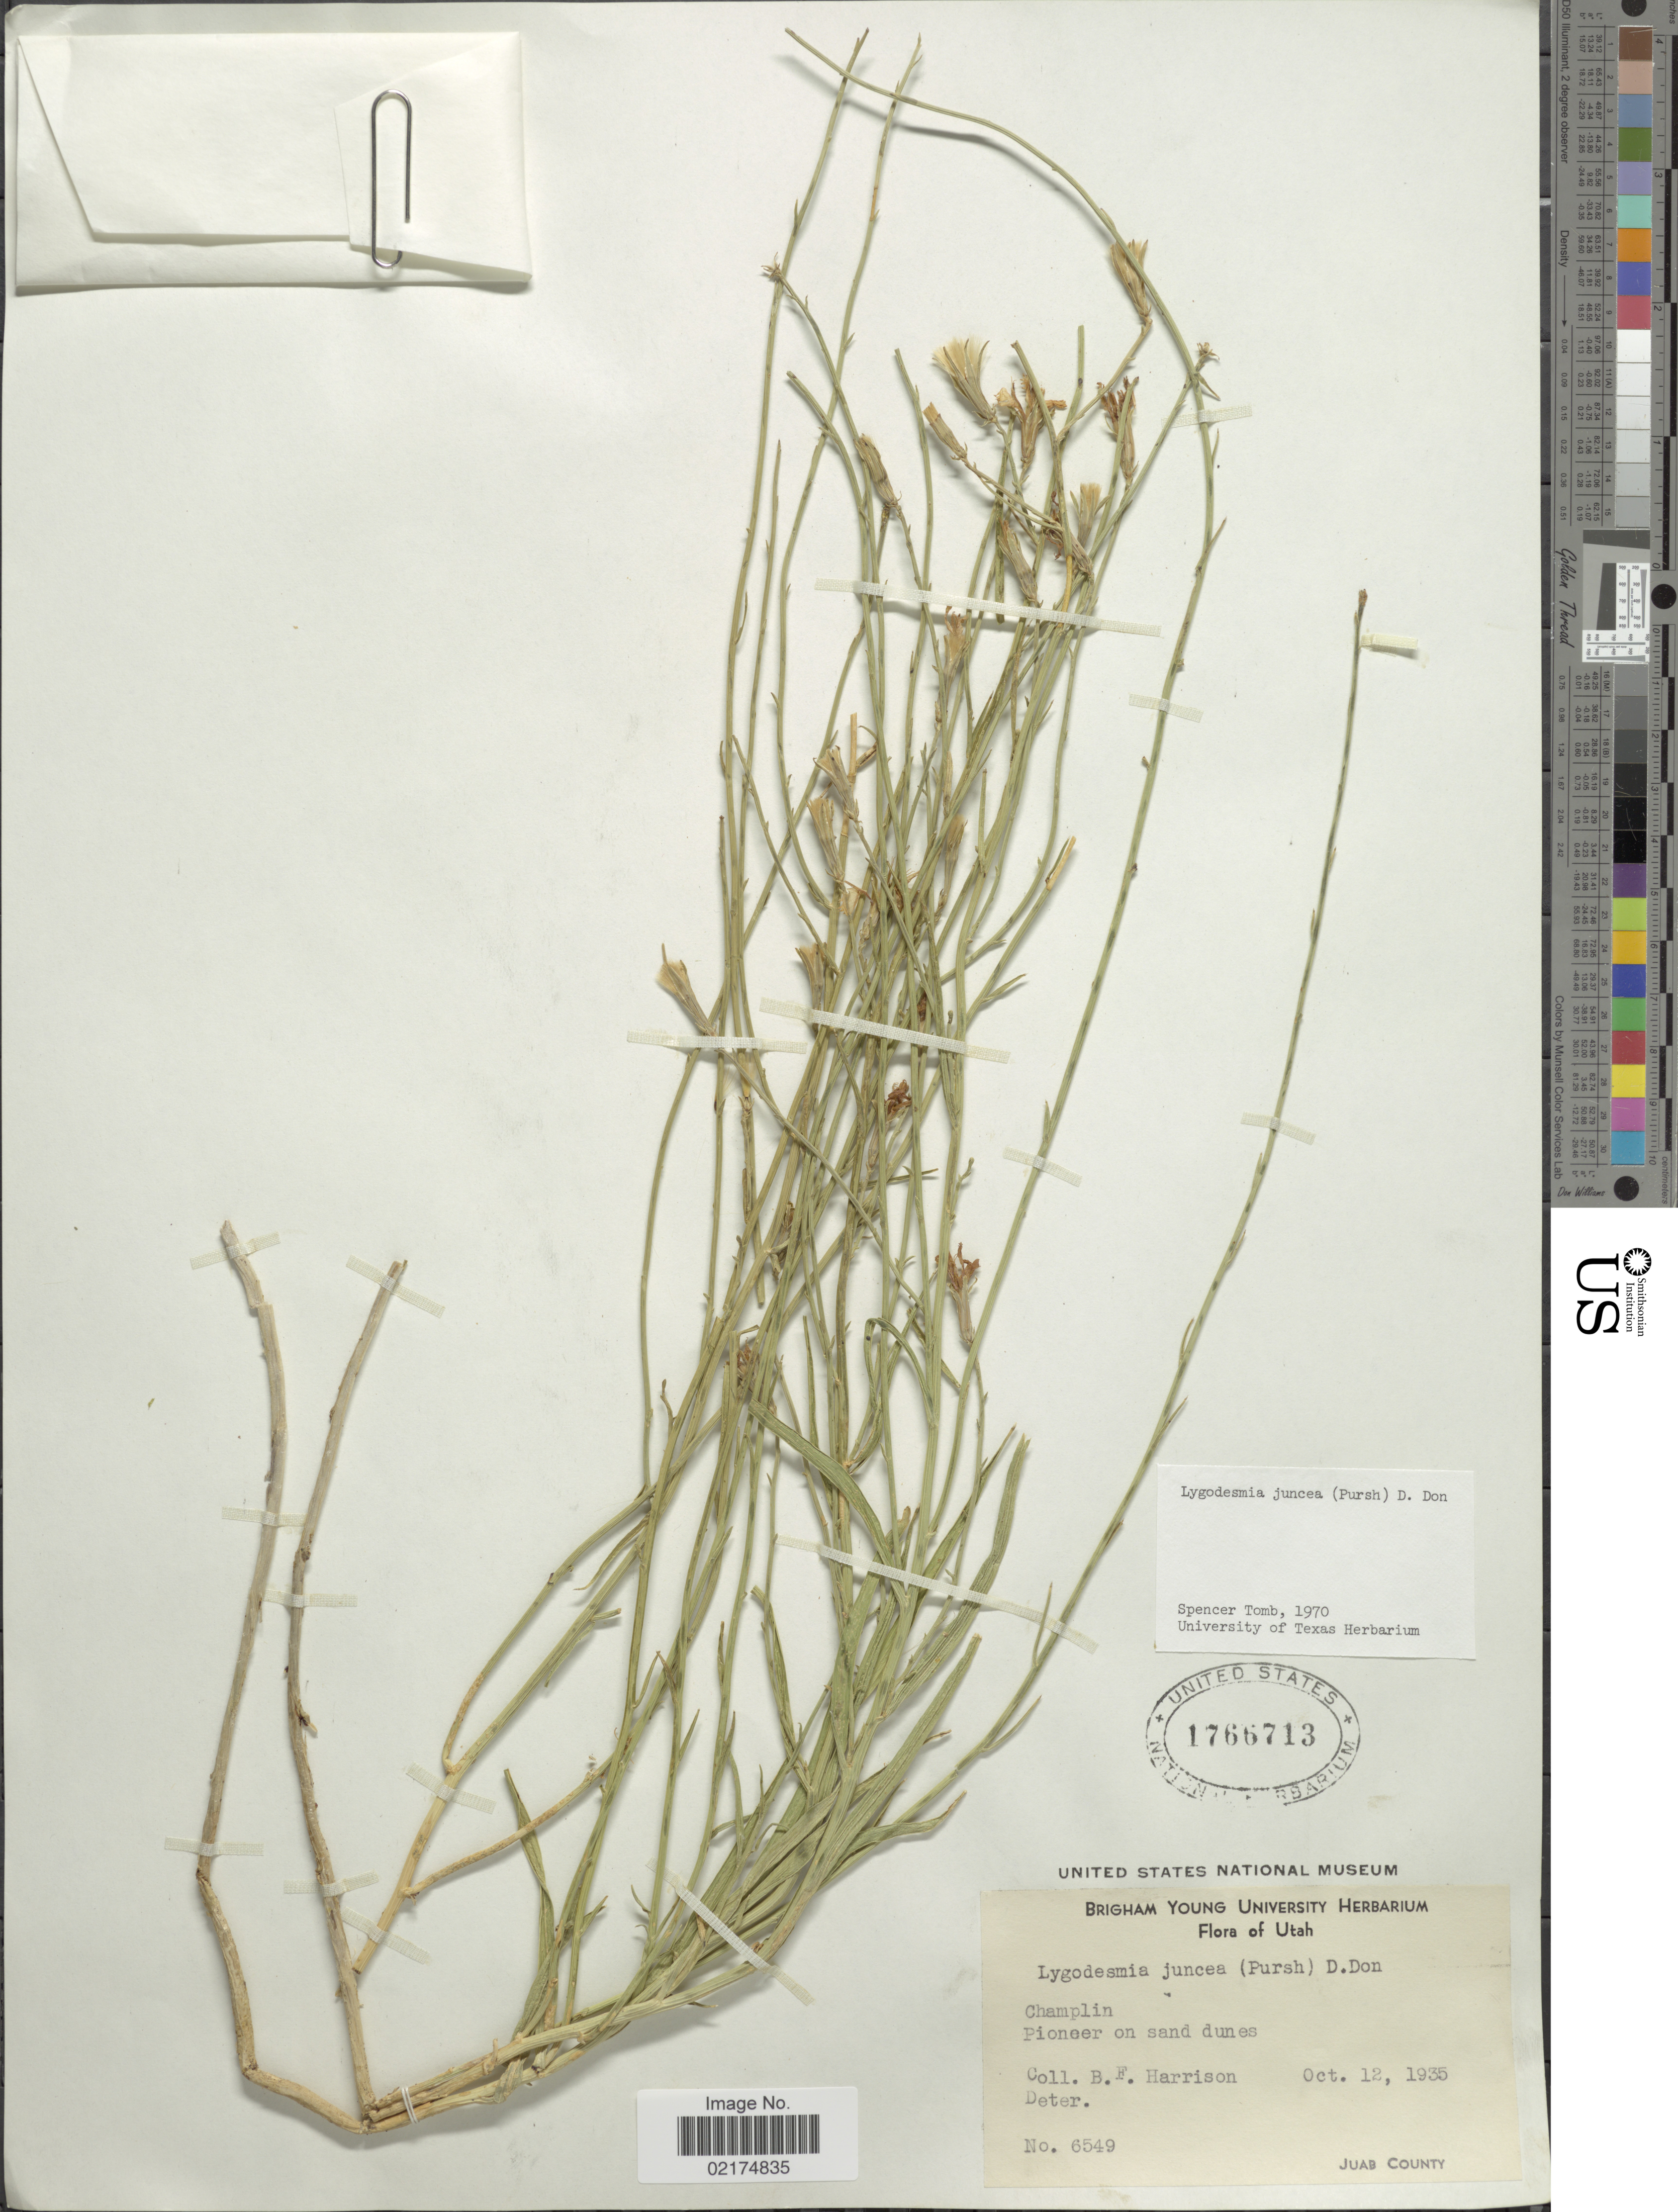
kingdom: Plantae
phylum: Tracheophyta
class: Magnoliopsida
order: Asterales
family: Asteraceae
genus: Lygodesmia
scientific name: Lygodesmia juncea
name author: D. Don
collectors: B. F. Harrison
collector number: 6549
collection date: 1935-10-12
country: United States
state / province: Utah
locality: Champlin, Pioneer on sand dunes, Juab County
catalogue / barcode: US 1766713